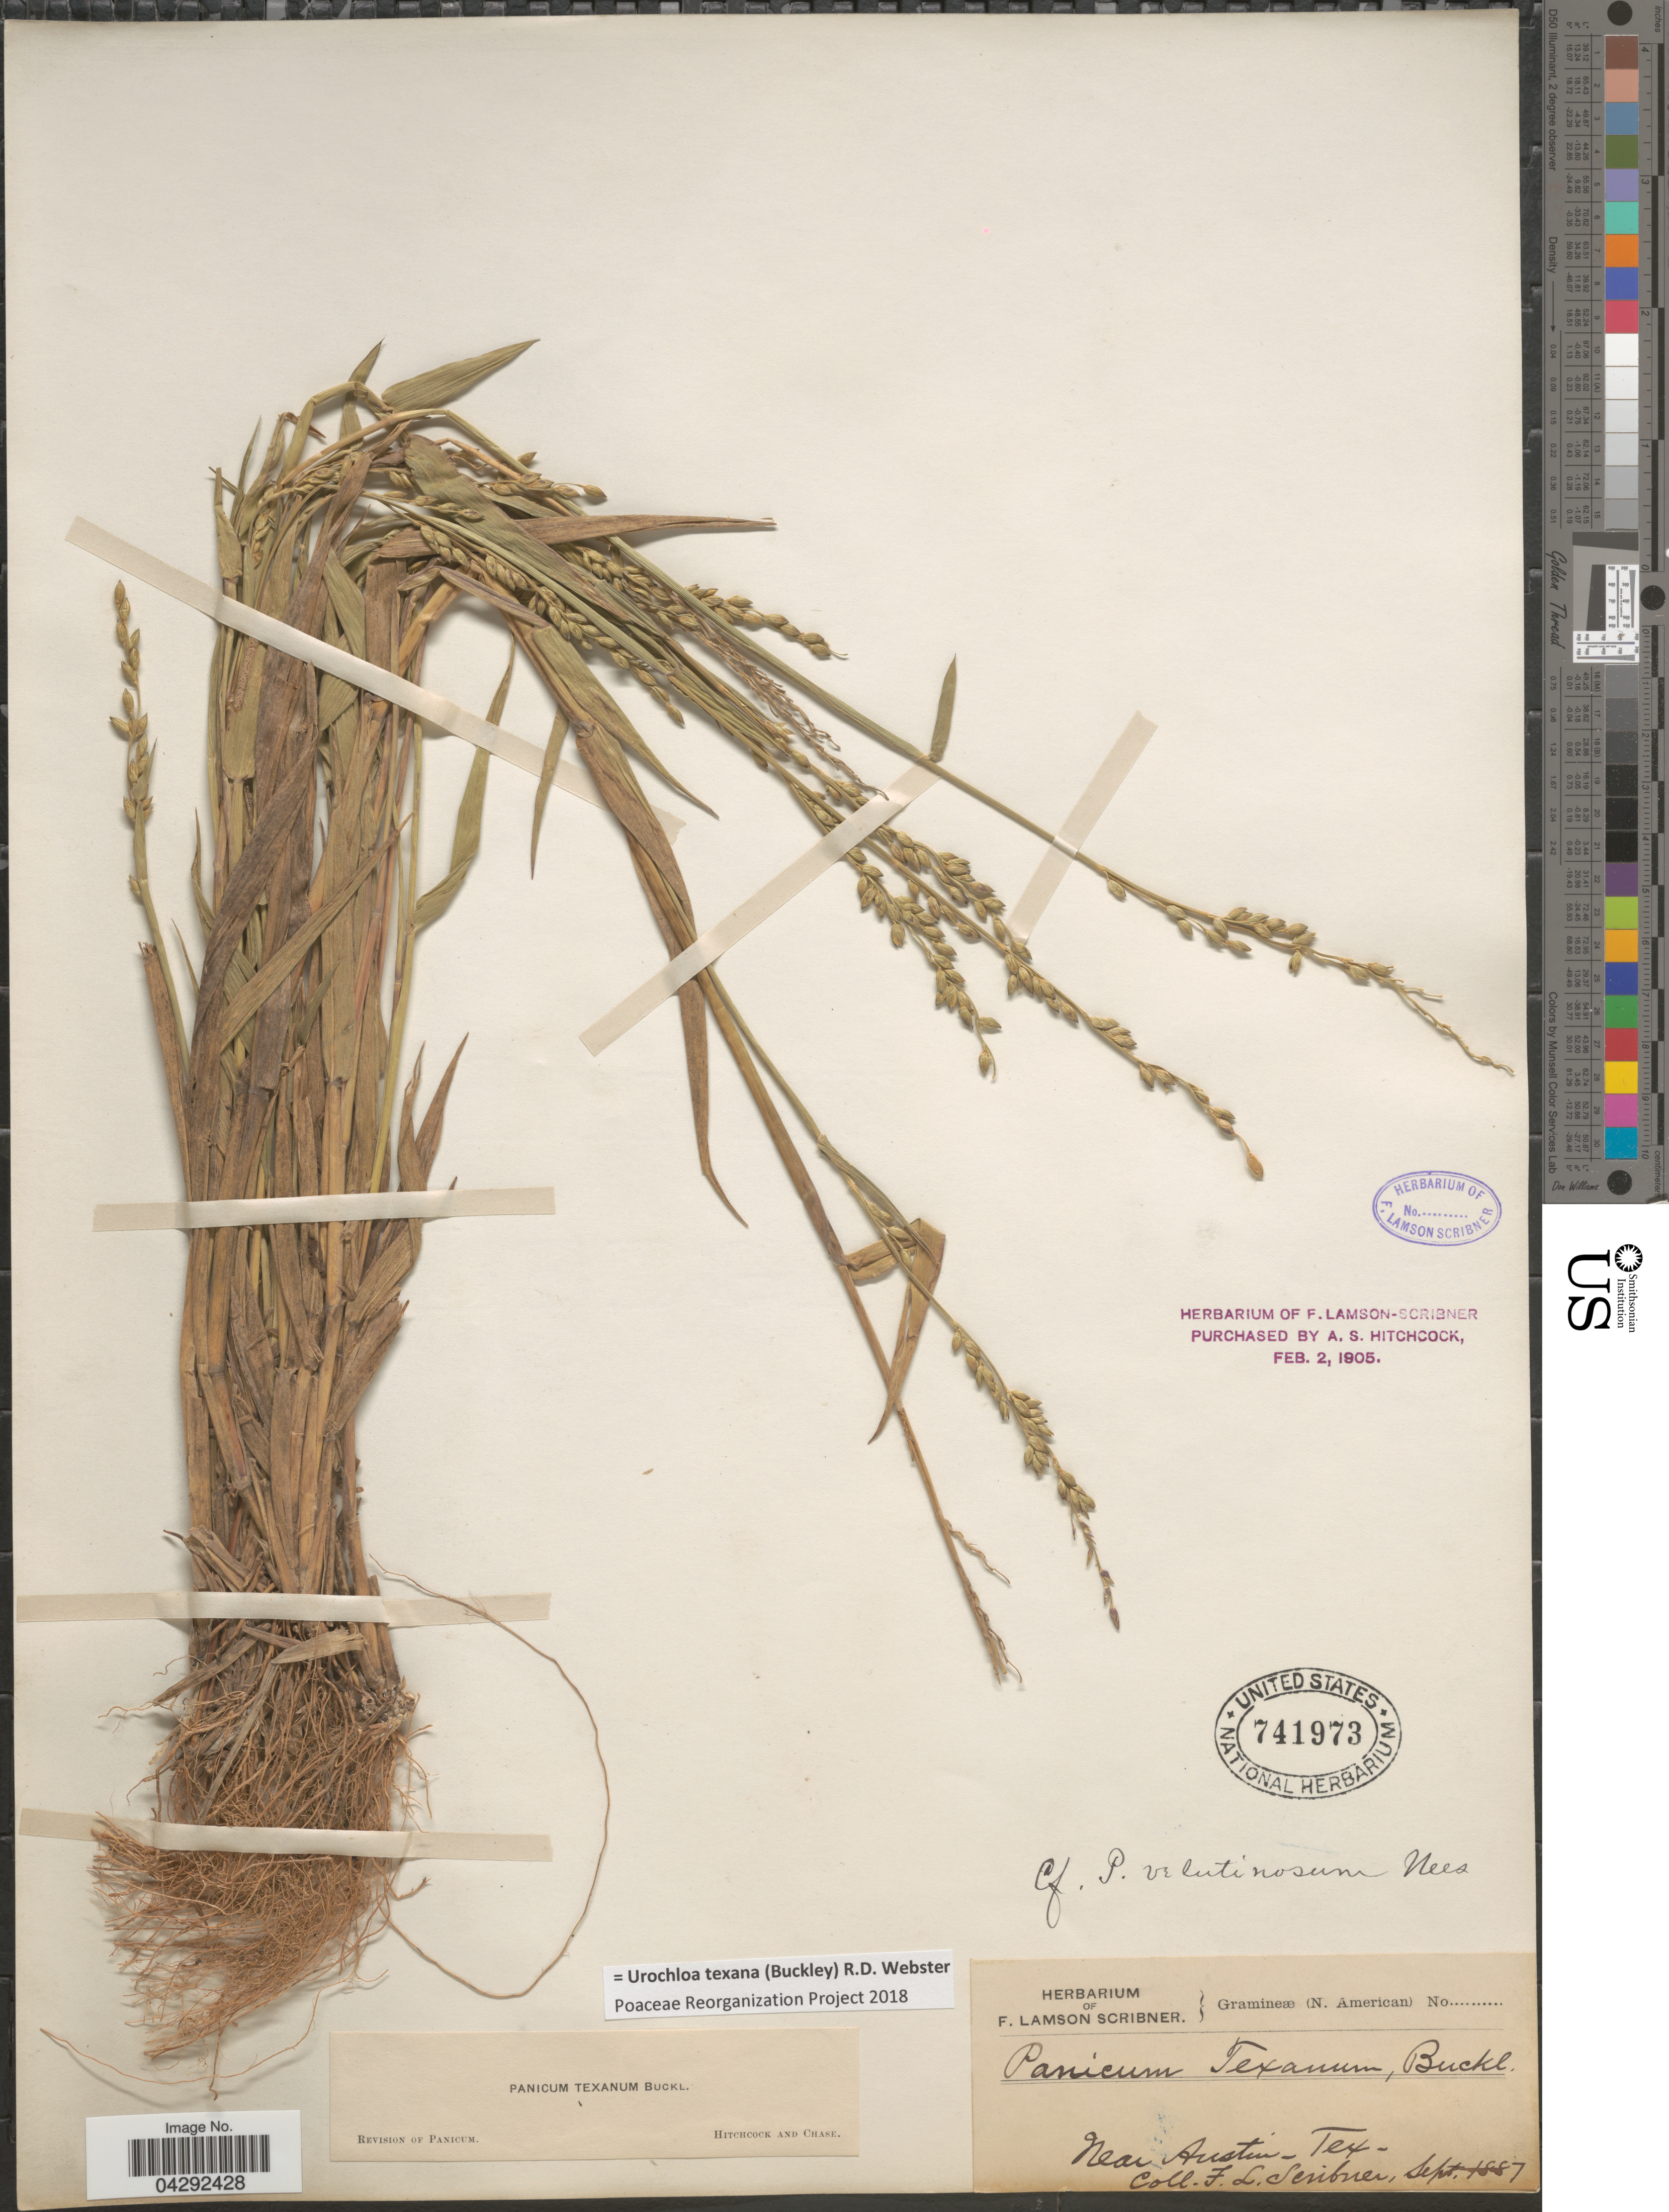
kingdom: Plantae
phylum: Tracheophyta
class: Liliopsida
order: Poales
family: Poaceae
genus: Urochloa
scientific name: Urochloa texana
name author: (Buckley) R.D. Webster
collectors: F. Lamson-Scribner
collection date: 1887-09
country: United States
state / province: Texas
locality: Near Austin.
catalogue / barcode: US 741973